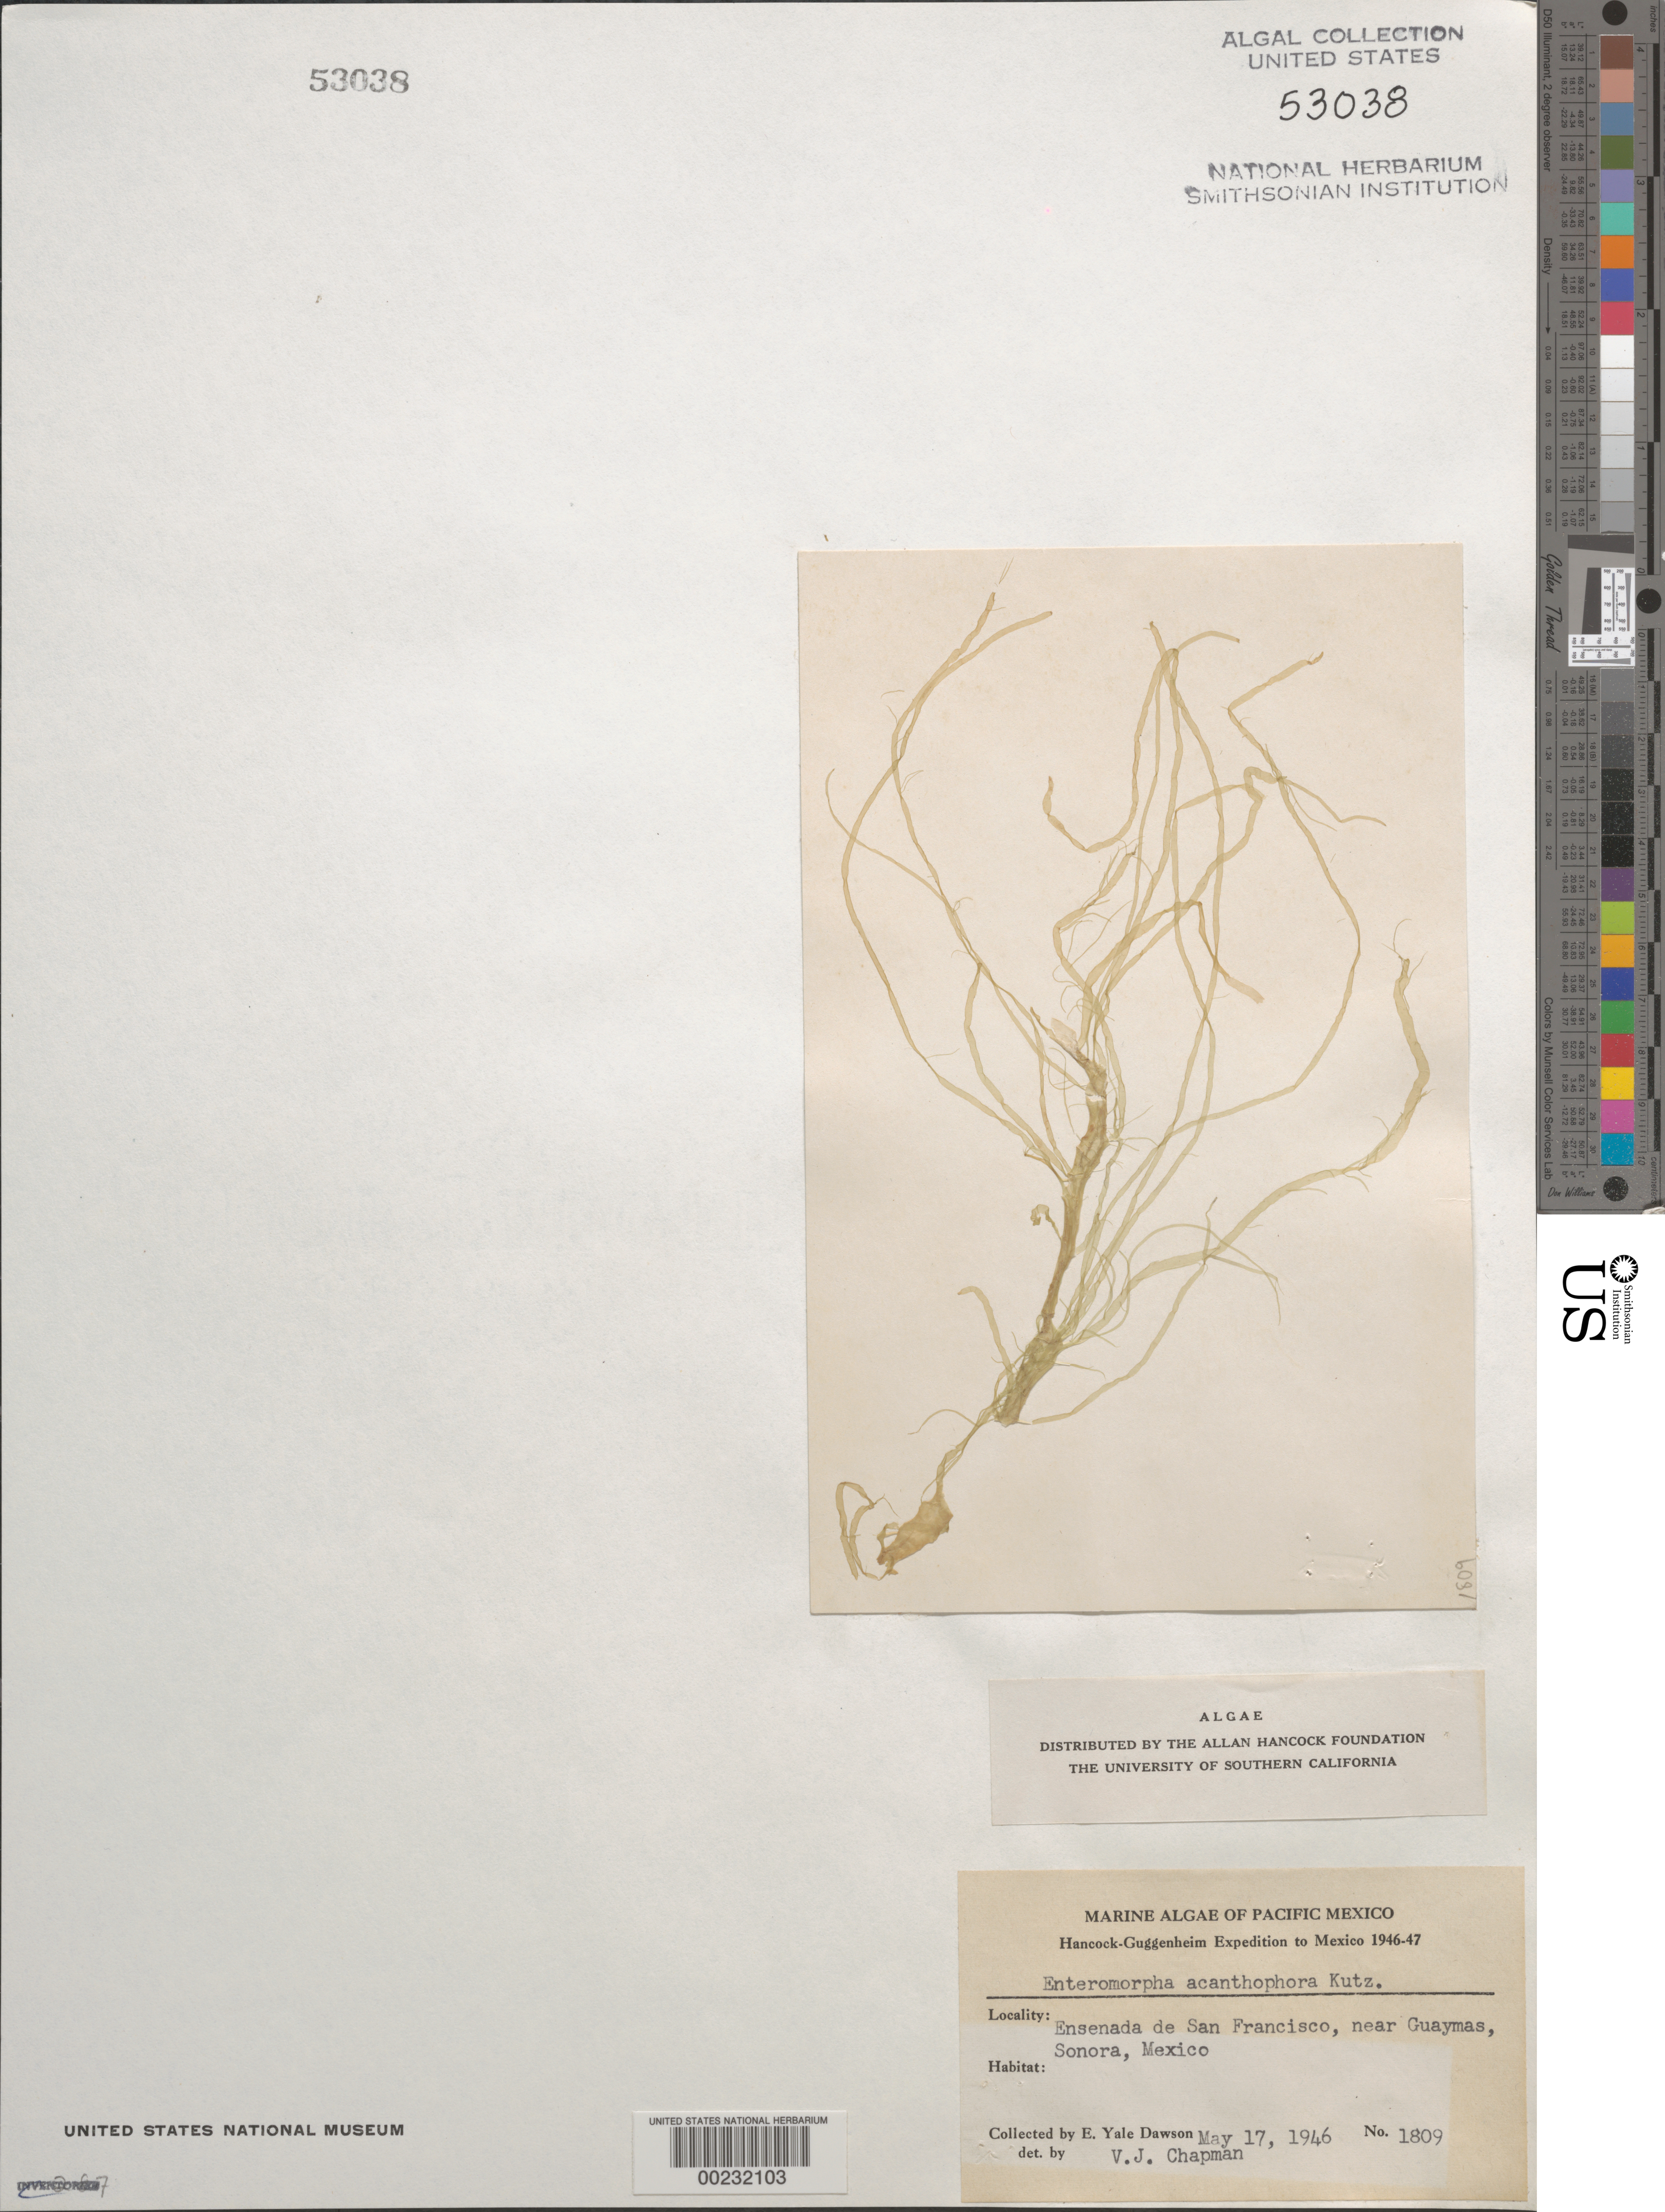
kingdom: Plantae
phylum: Chlorophyta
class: Ulvophyceae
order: Ulvales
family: Ulvaceae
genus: Ulva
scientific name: Ulva acanthophora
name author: (Kütz.) H.S. Hayden et al.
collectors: E. Y. Dawson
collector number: EYD 1809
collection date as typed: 17 May 1946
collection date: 1946-05-17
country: Mexico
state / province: Sonora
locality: Ensenada de San Francisco, near Guaymas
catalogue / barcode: US 53038